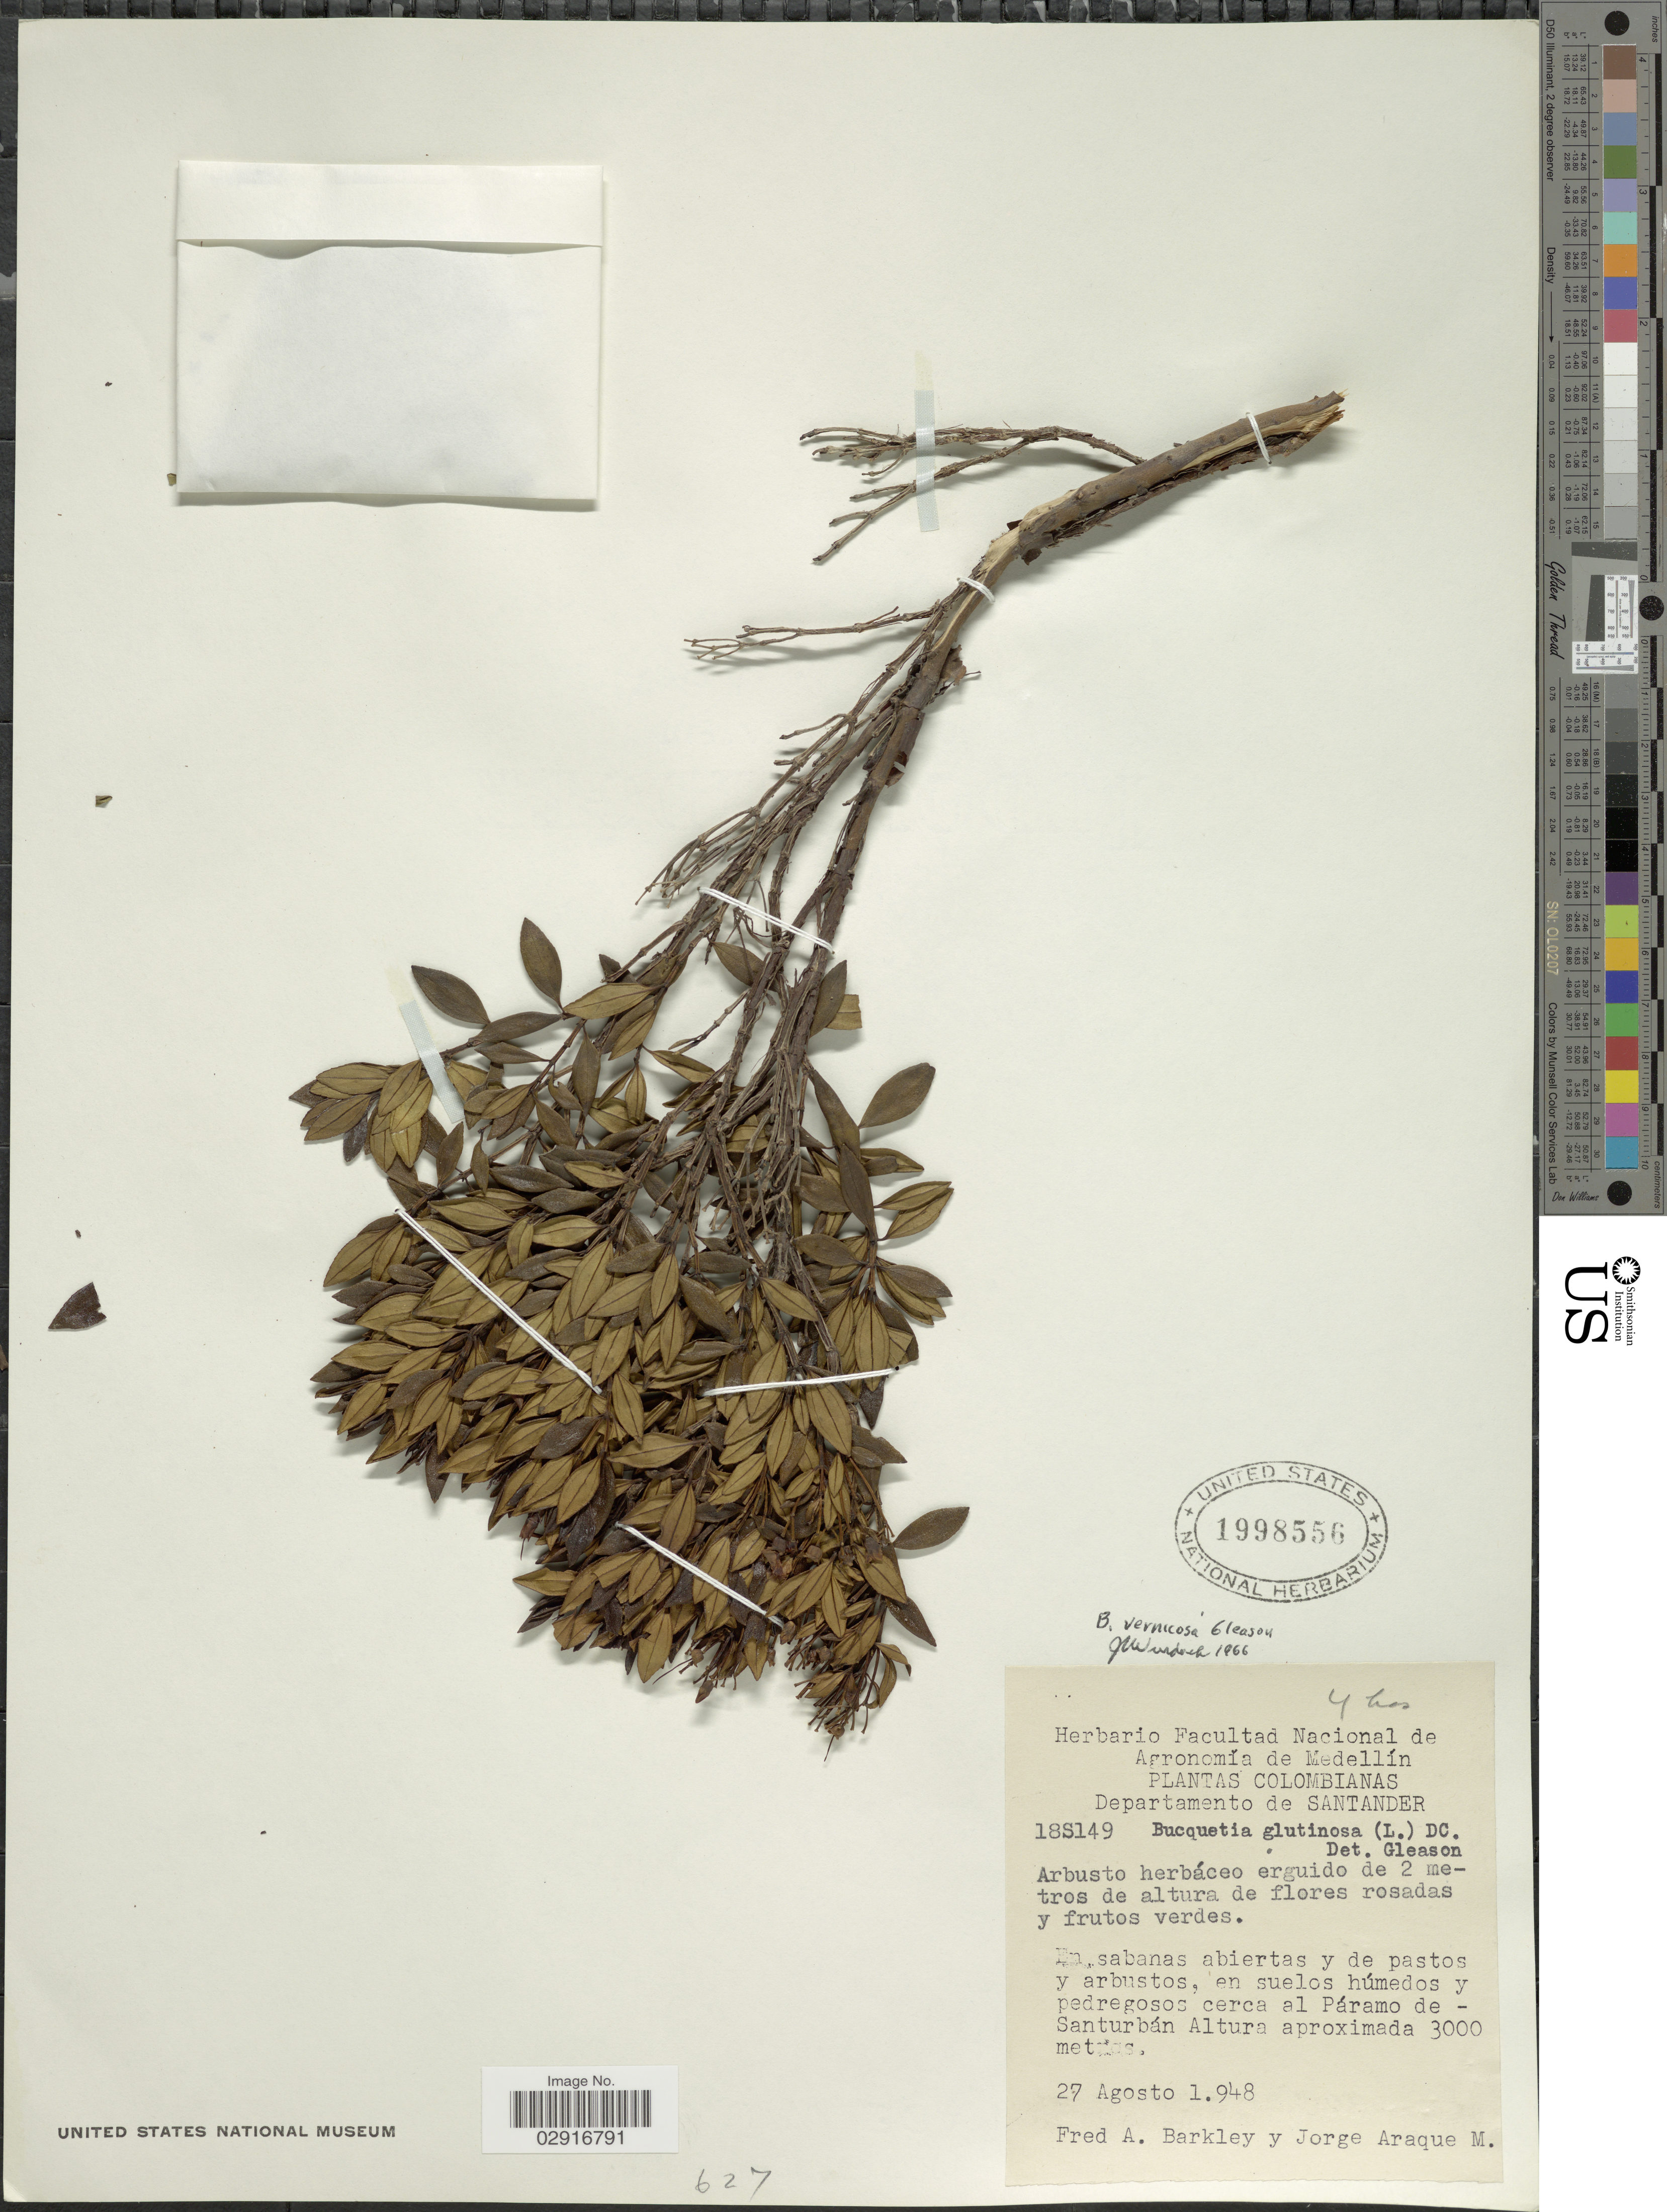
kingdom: Plantae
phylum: Tracheophyta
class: Magnoliopsida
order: Myrtales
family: Melastomataceae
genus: Bucquetia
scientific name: Bucquetia vernicosa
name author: Gleason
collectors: F. A. Barkley & J. Araque Molina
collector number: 18S149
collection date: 1948-08-27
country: Colombia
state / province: Santander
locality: Departamento de Santander. Cerca al Páramo de Santurbán.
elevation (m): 3000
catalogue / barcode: US 1998556